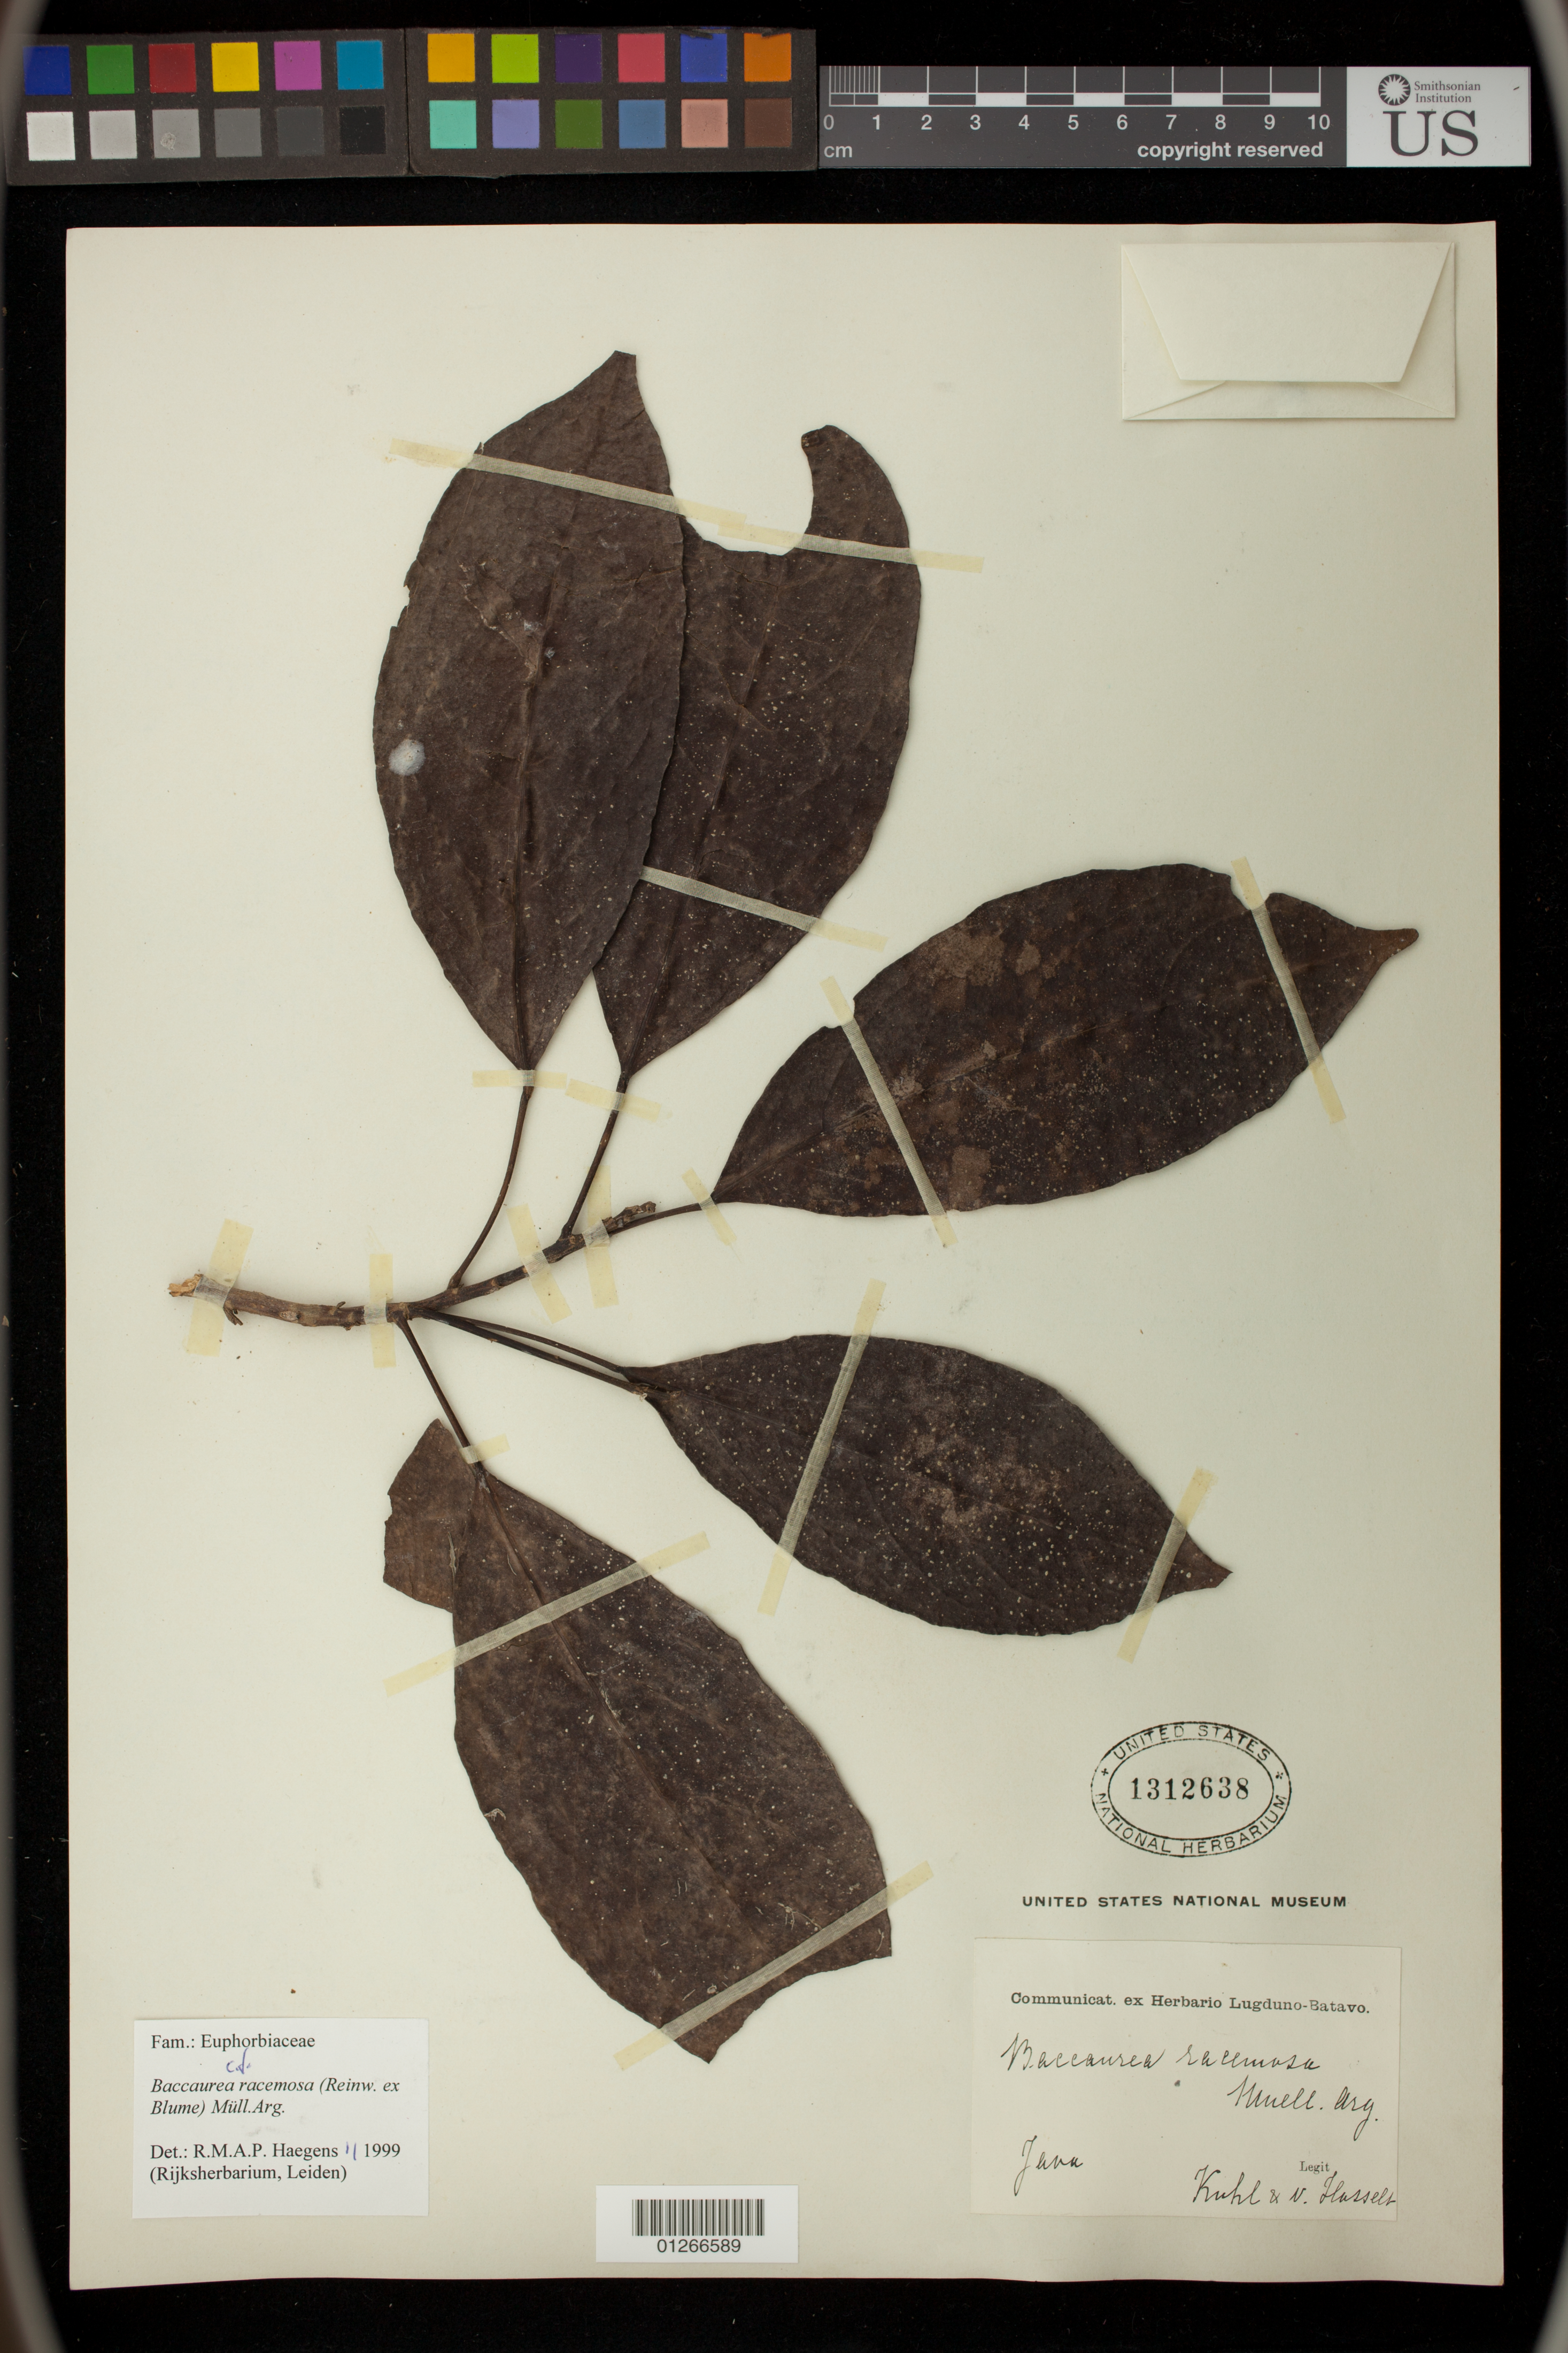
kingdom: Plantae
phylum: Tracheophyta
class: Magnoliopsida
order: Malpighiales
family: Phyllanthaceae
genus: Baccaurea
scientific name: Baccaurea racemosa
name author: (Reinw.) Müll. Arg.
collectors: H. Kuhl & J. Van Hasselt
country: Indonesia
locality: Java